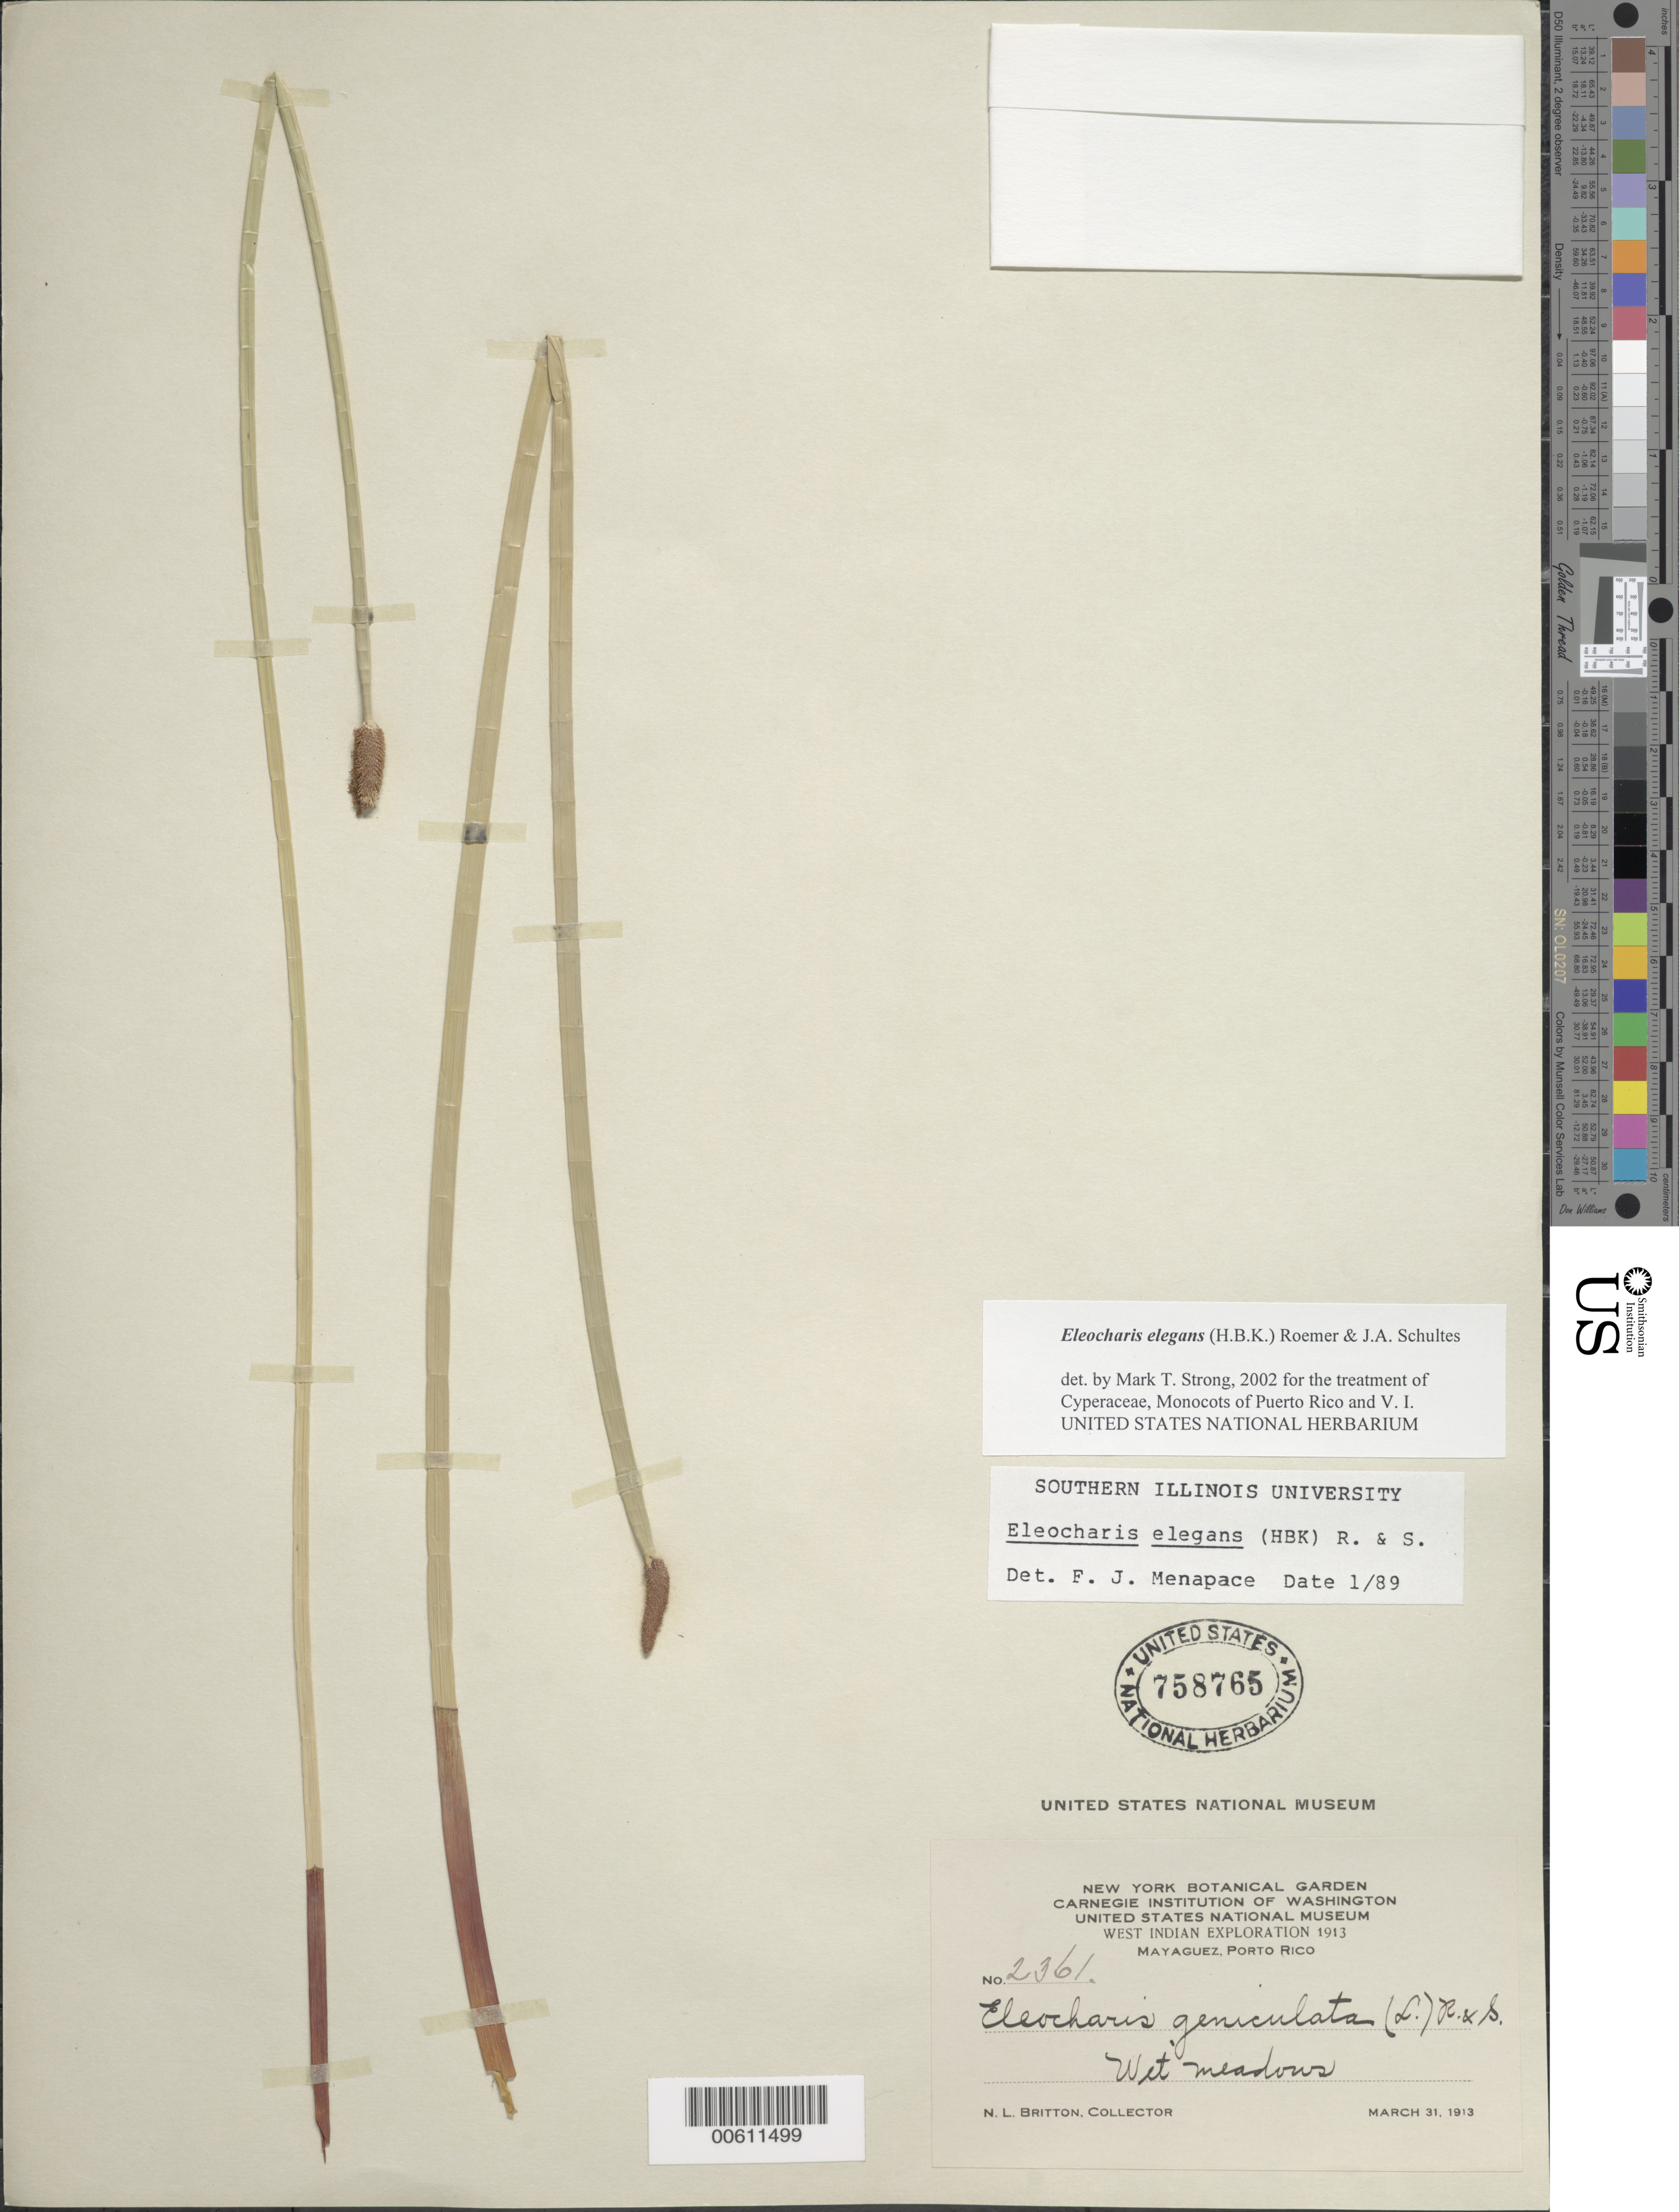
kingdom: Plantae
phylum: Tracheophyta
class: Liliopsida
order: Poales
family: Cyperaceae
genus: Eleocharis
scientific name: Eleocharis elegans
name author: (Kunth) Roem. & Schult.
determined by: Strong, M. T., (US), Smithsonian Institution - National Museum of Natural History (UNITED STATES)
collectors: N. Britton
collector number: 2361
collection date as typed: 31 Mar 1913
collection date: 1913-03-31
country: Puerto Rico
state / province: Mayagüez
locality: Mayagüez.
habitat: Wet meadows.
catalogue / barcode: US 758765